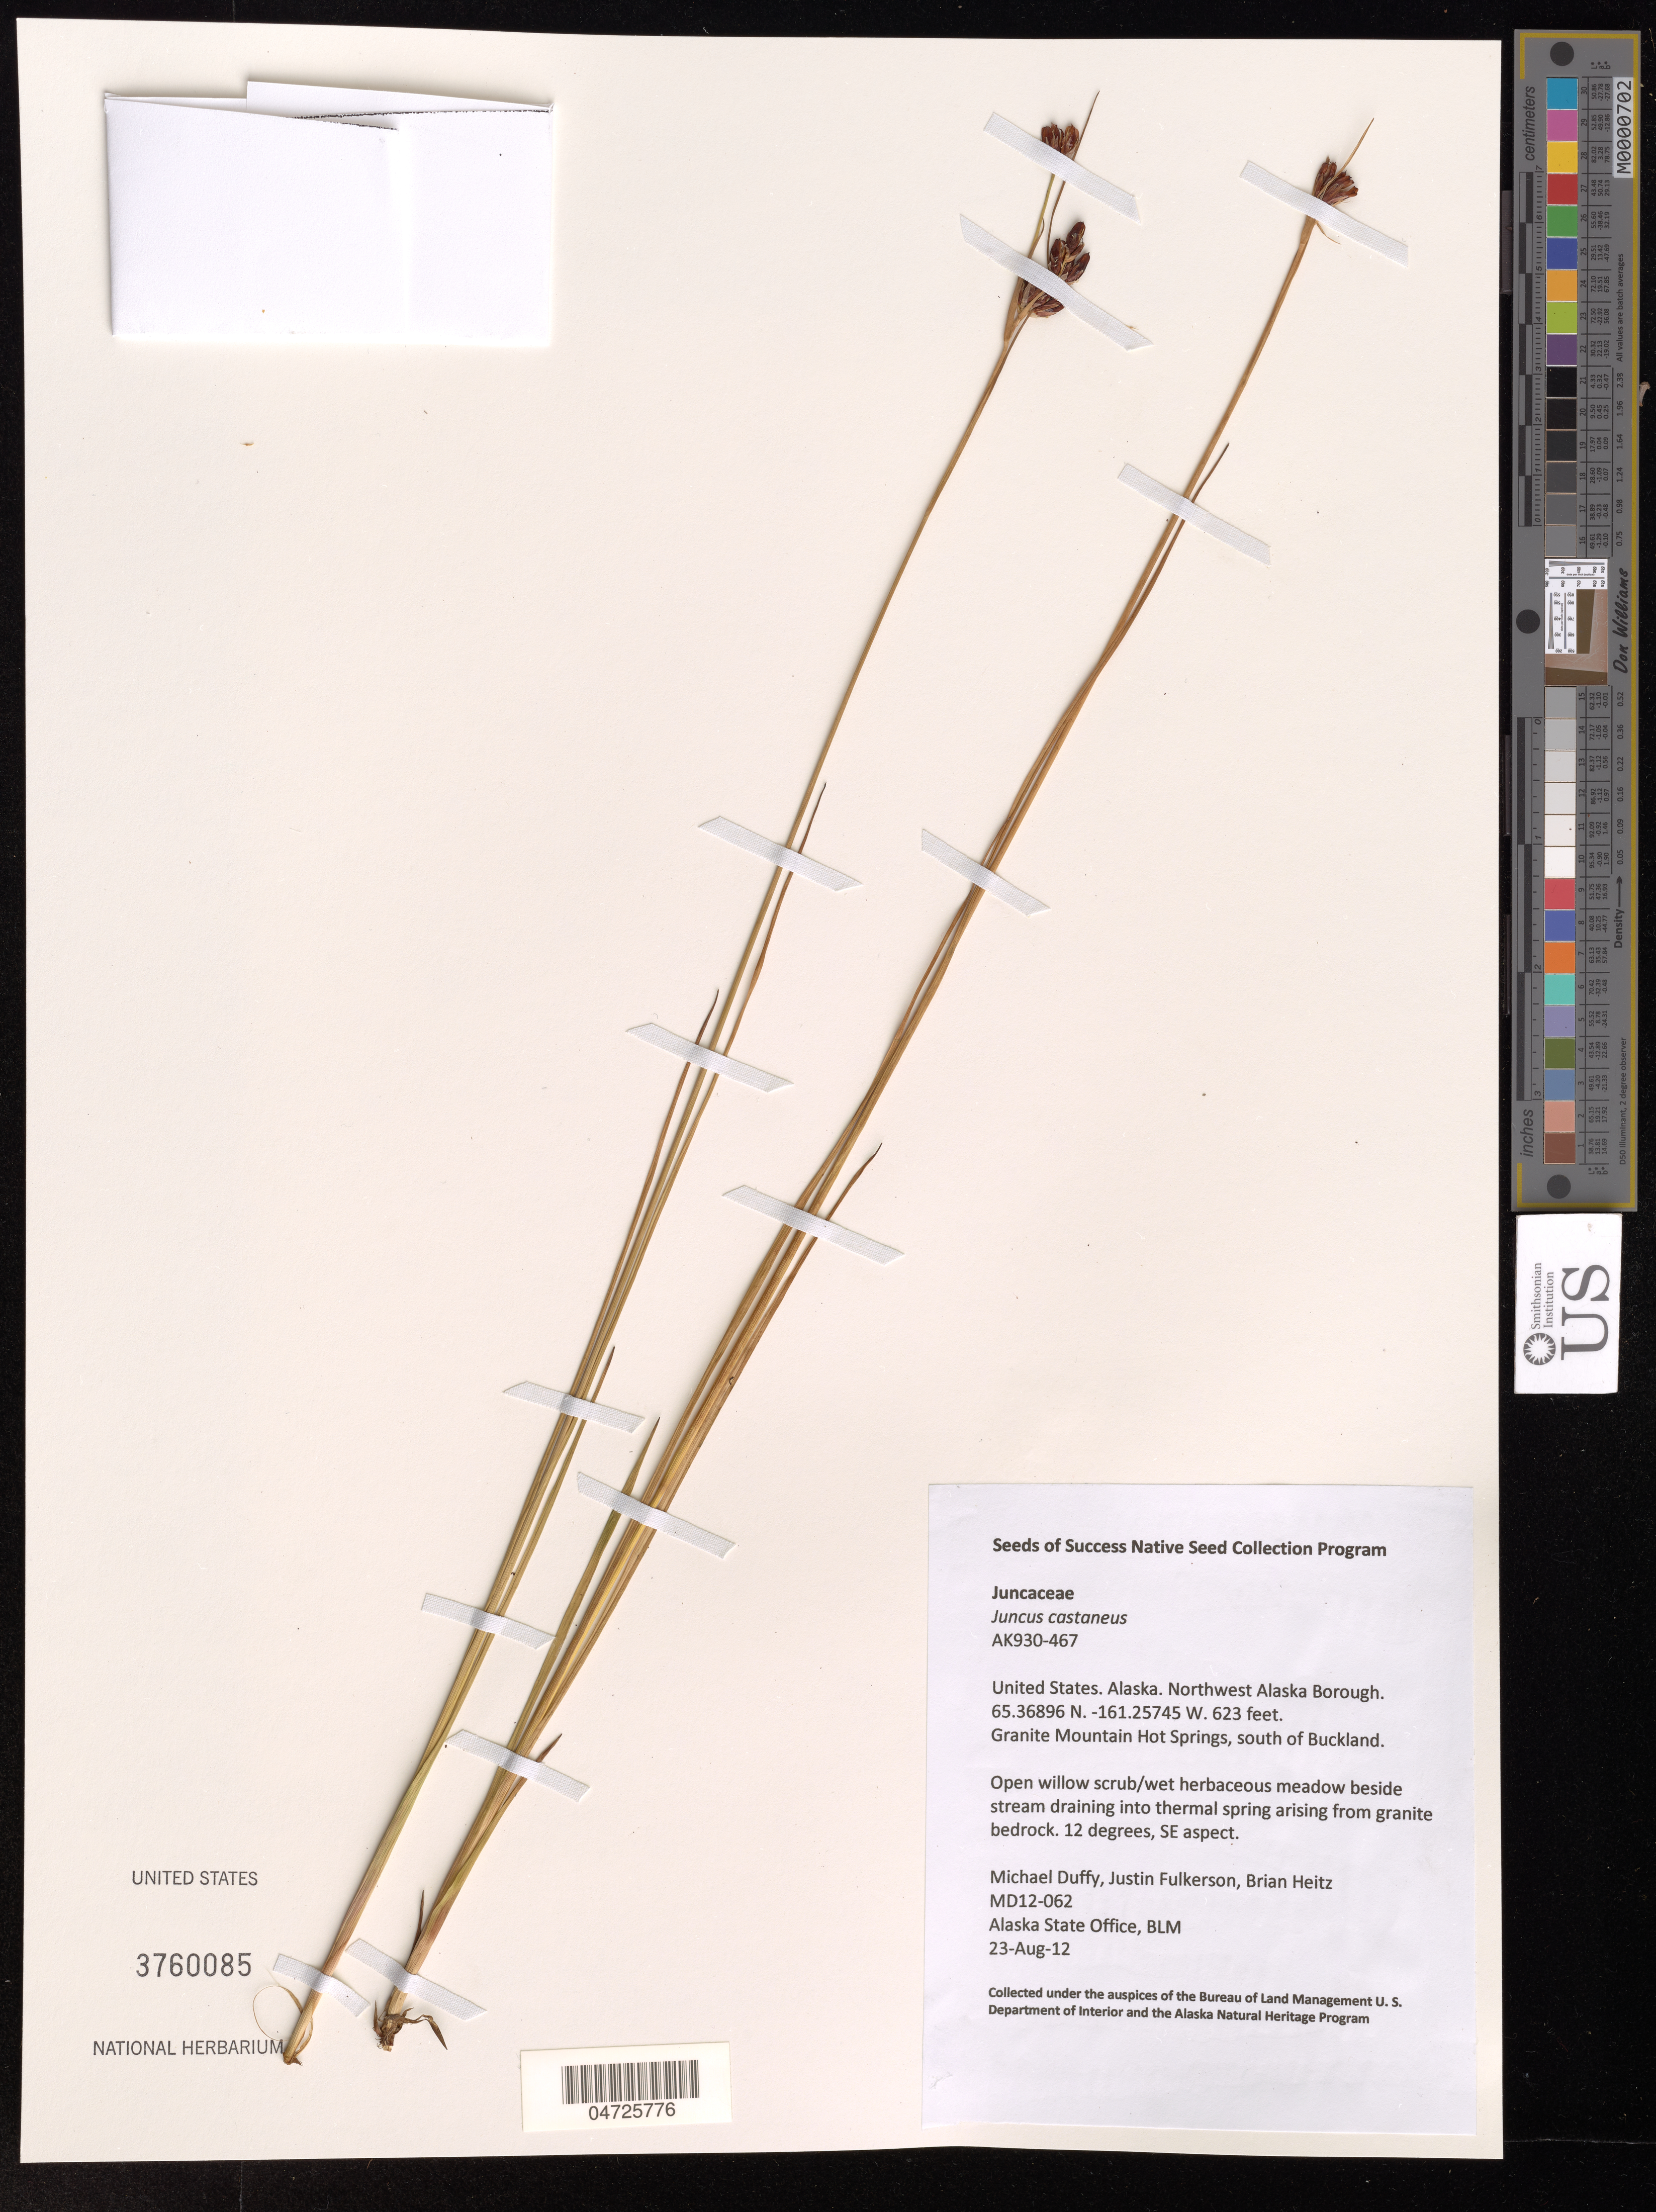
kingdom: Plantae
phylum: Tracheophyta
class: Liliopsida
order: Poales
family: Juncaceae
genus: Juncus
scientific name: Juncus castaneus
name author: Sm.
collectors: M. Duffy, J. Fulkerson & B. Heitz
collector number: MD12-062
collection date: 2012-08-23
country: United States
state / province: Alaska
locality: Northwest Alaska Borough. Granite Mountain Hot Springs, south of Buckland. SE aspect.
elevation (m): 190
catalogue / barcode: US 3760085